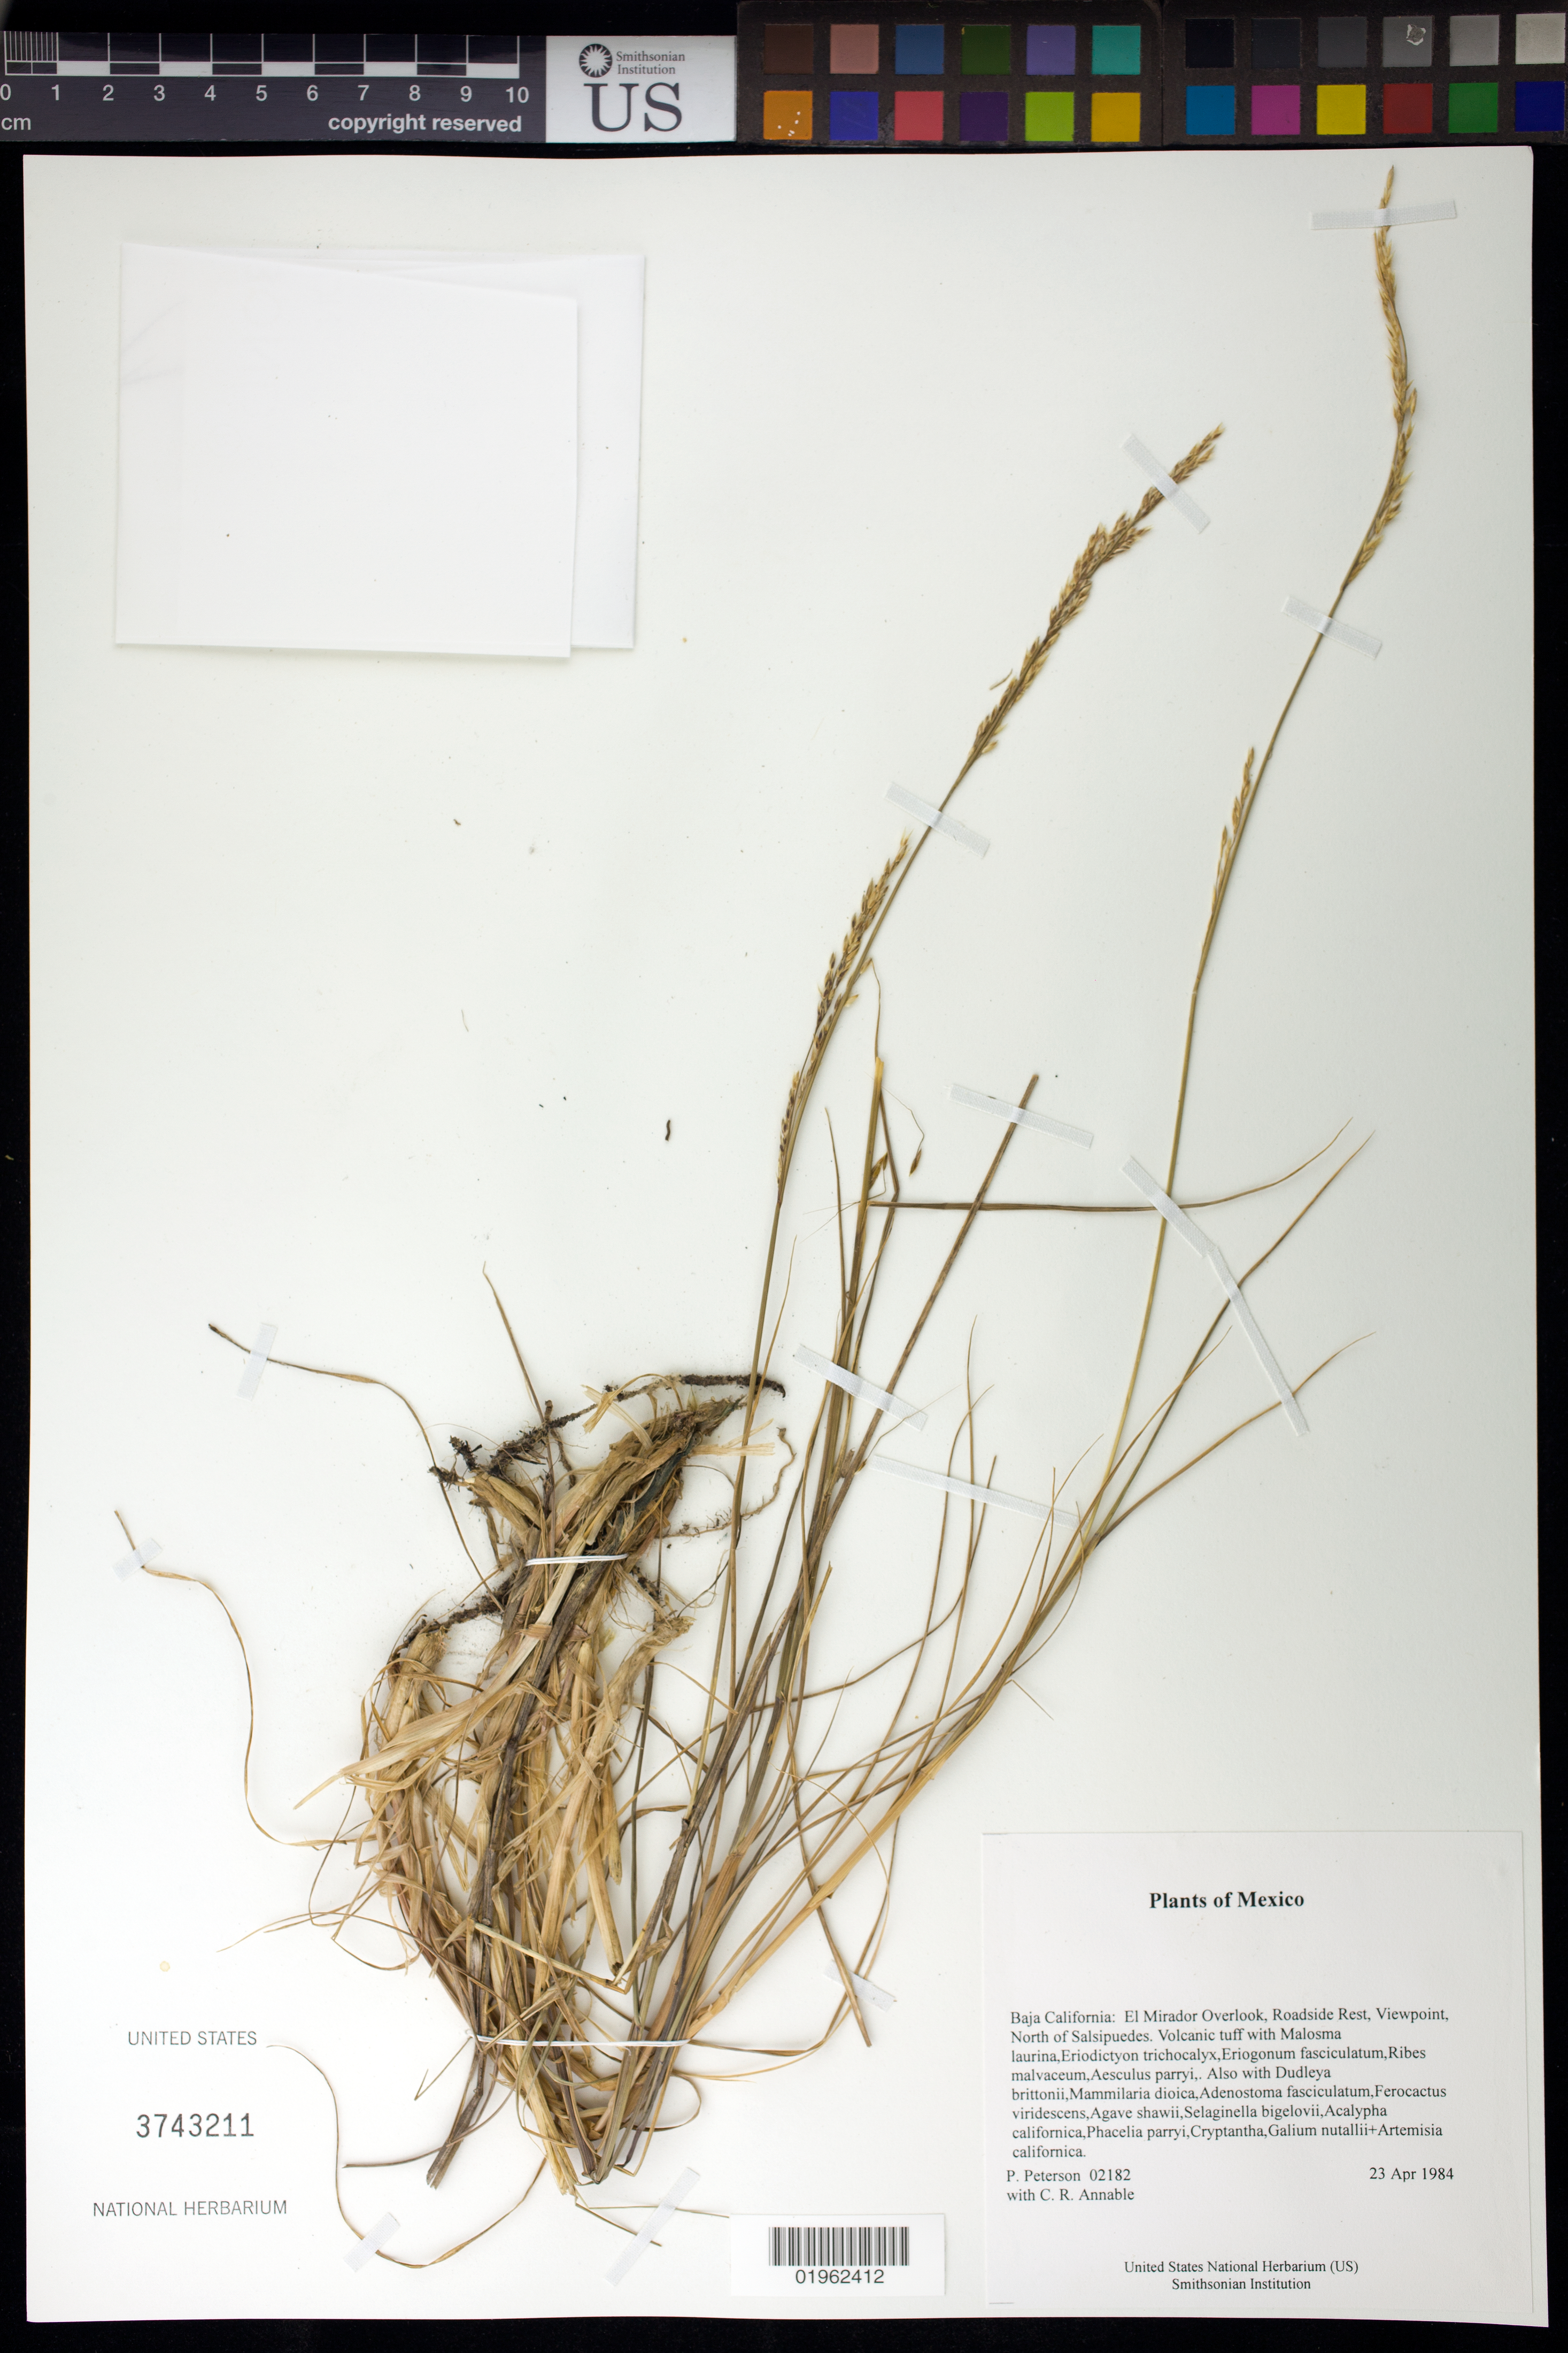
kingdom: Plantae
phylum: Tracheophyta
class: Liliopsida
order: Poales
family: Poaceae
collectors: P. M. Peterson & C. R. Annable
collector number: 02182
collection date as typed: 23 Apr 1984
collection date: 1984-04-23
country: Mexico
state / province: Baja California Norte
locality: El Mirador Overlook, Roadside Rest, Viewpoint, North of Salsipuedes.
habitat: Volcanic tuff with Malosma laurina,Eriodictyon trichocalyx,Eriogonum fasciculatum,Ribes malvaceum,Aesculus parryi,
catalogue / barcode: US 3743211